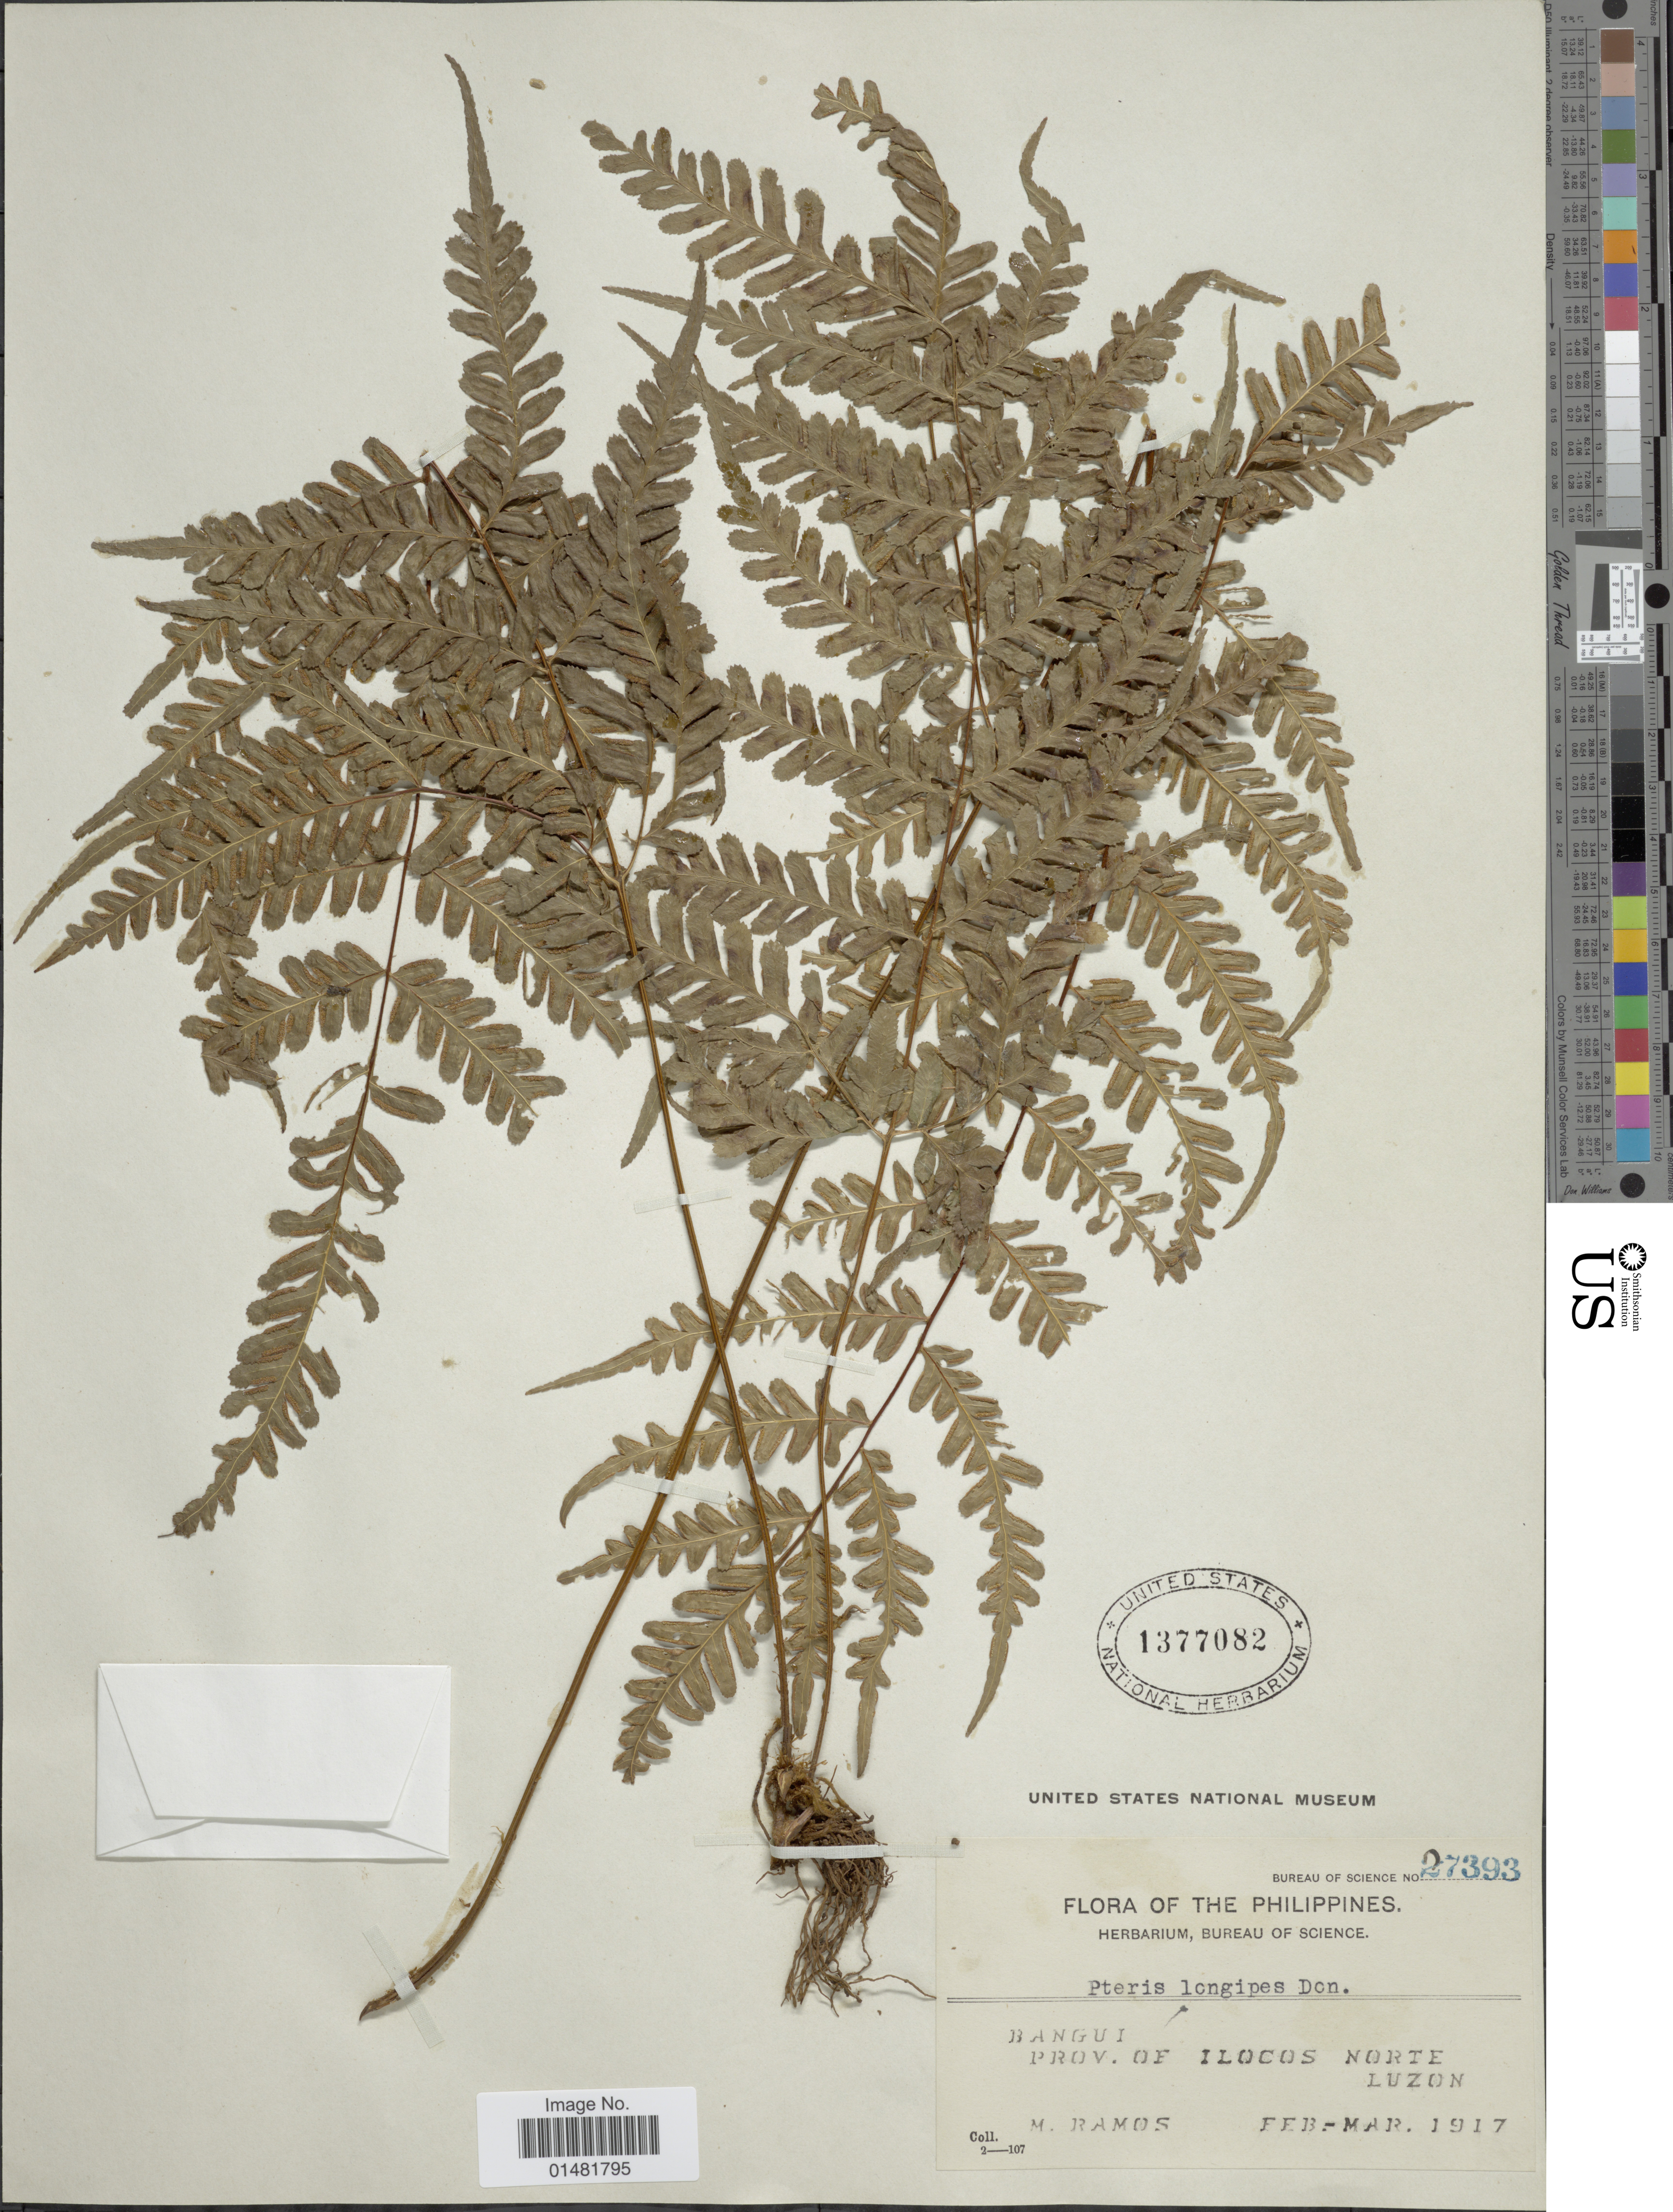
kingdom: Plantae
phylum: Tracheophyta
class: Polypodiopsida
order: Polypodiales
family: Pteridaceae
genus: Pteris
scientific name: Pteris longipes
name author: D. Don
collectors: M. Ramos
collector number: Bureau of Science 27393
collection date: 1917-02/1917-03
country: Philippines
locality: Bangui, Prov. of Ilocos Norte, Luzon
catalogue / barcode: US 1377082